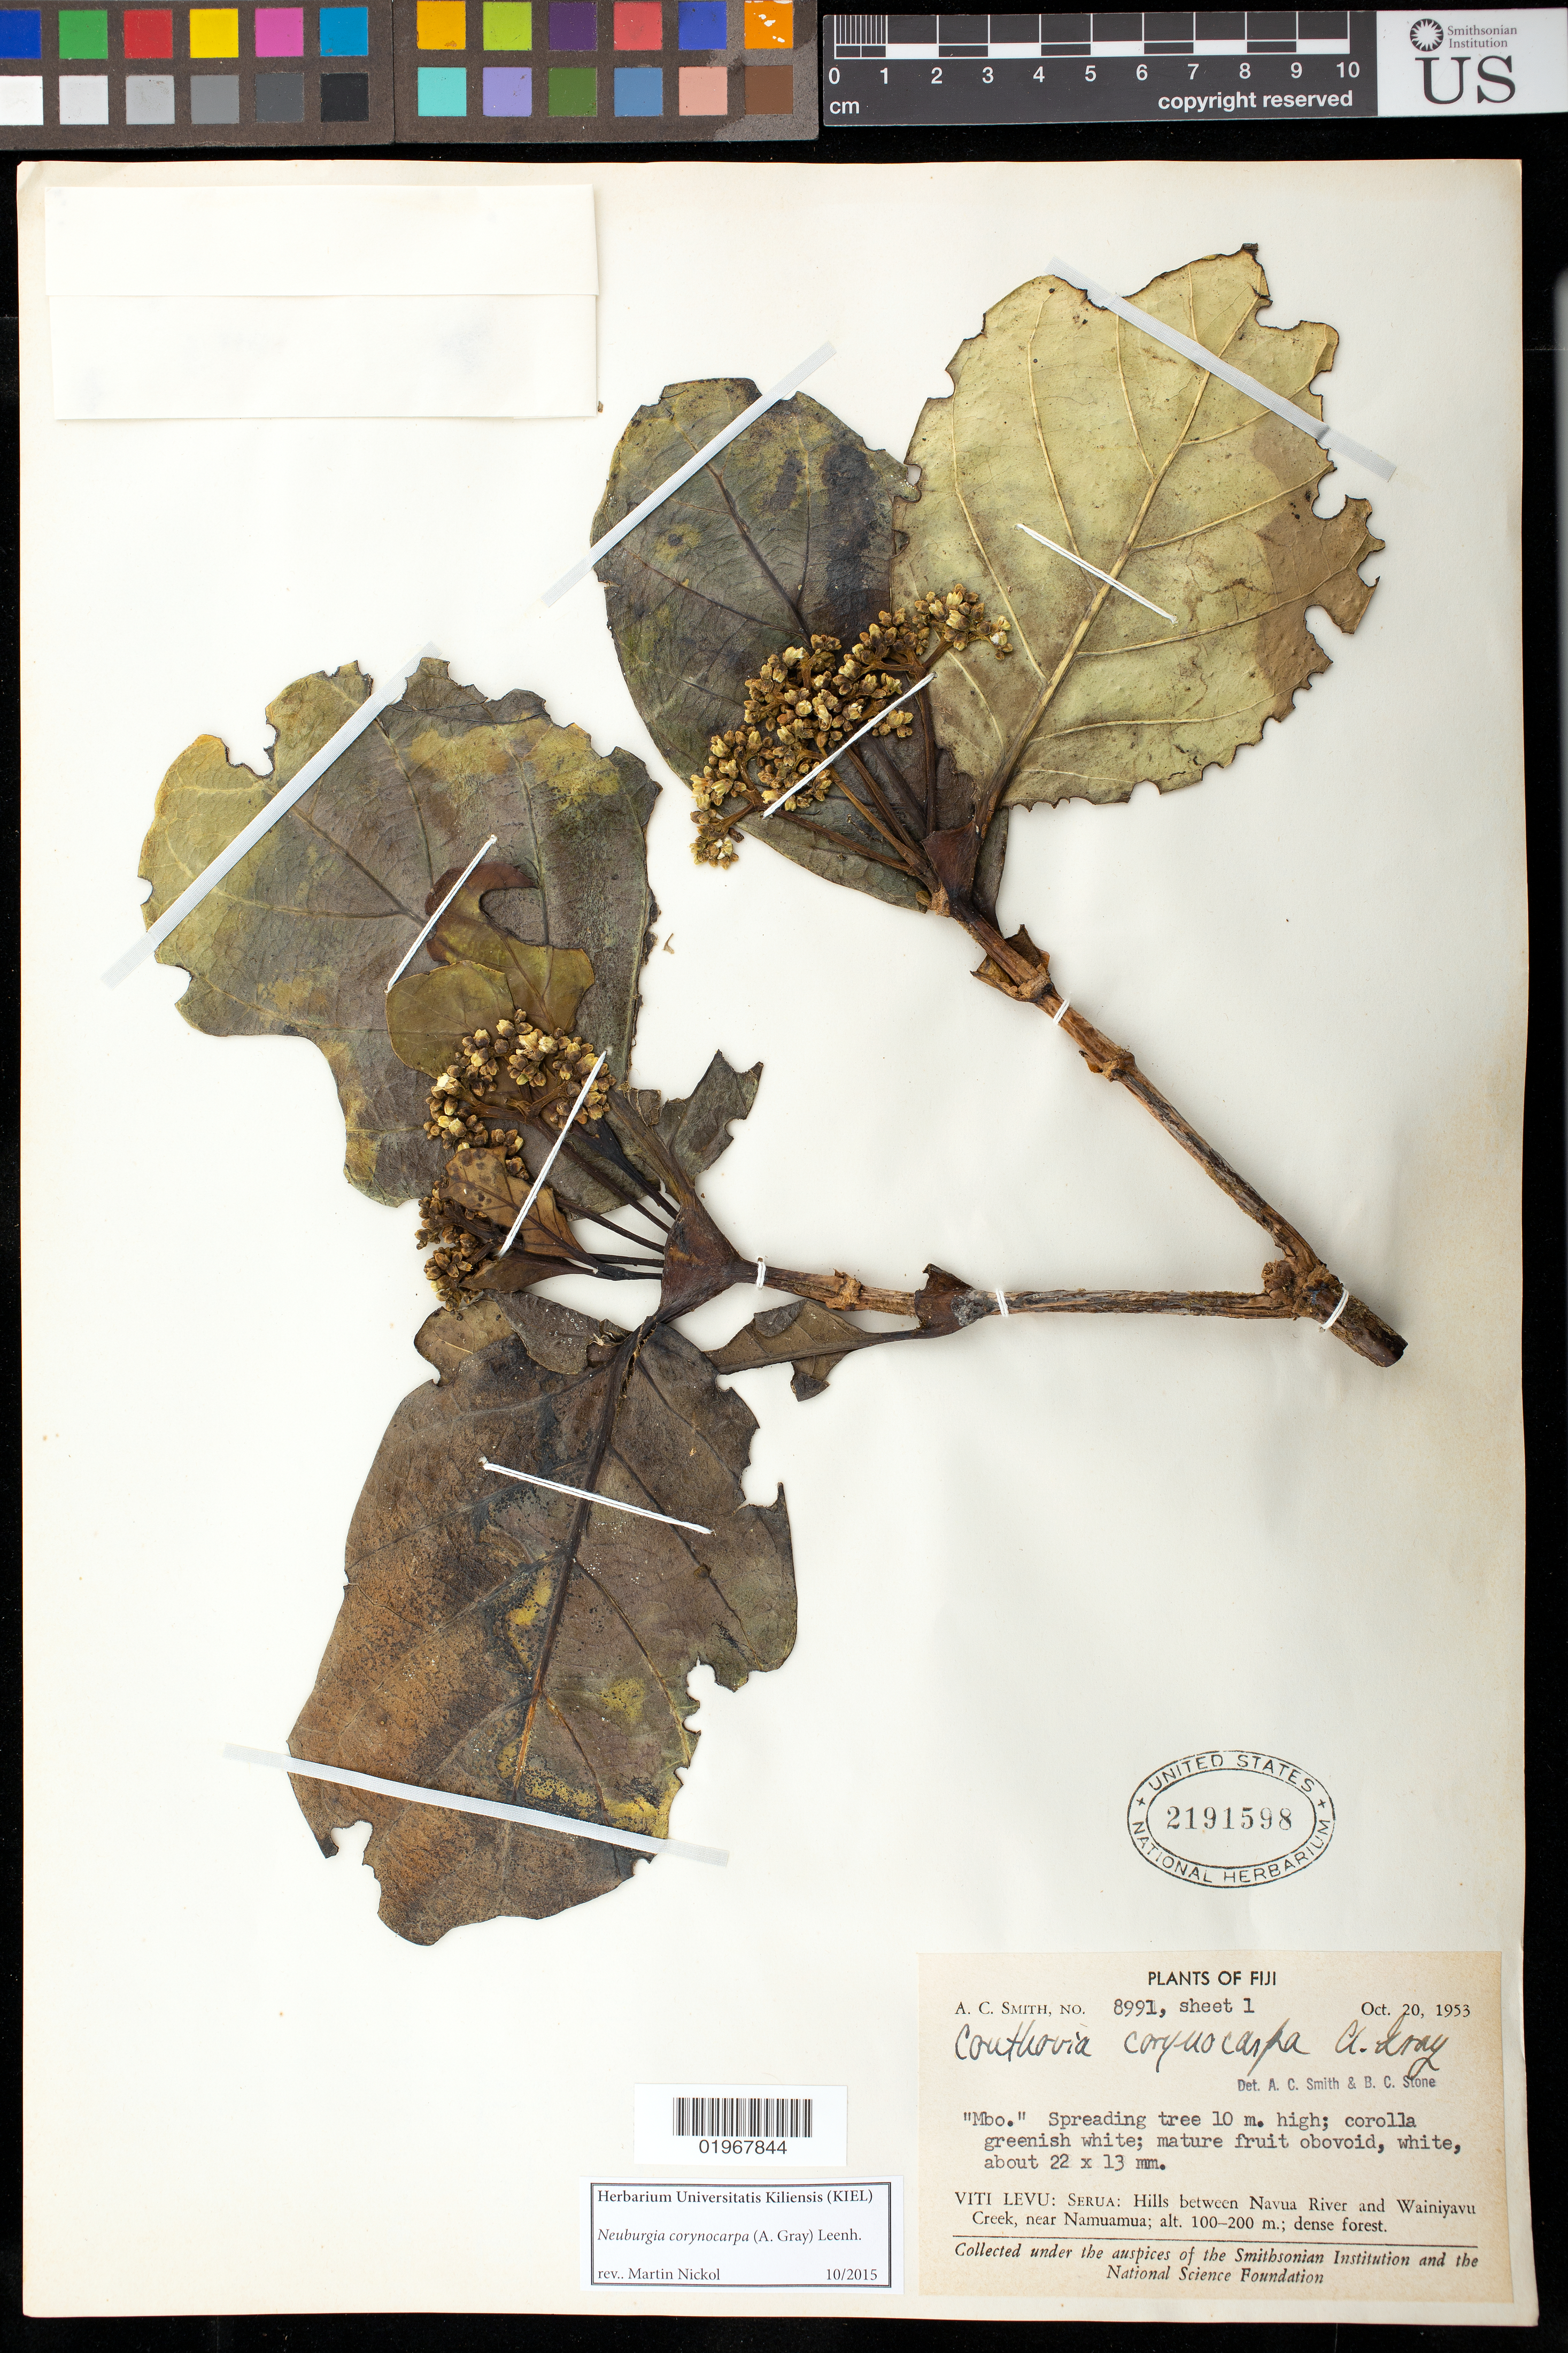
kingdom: Plantae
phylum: Tracheophyta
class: Magnoliopsida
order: Gentianales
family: Loganiaceae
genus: Neuburgia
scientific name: Neuburgia corynocarpa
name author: (A. Gray) Leenh.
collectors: C. A. Smith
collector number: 8991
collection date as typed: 20 Oct 1953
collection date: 1953-10-20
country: Fiji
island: Viti Levu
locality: Serua: hills between Navua River and Wainiyavu Creek, near Namuamua.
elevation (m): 100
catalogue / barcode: US 2191598